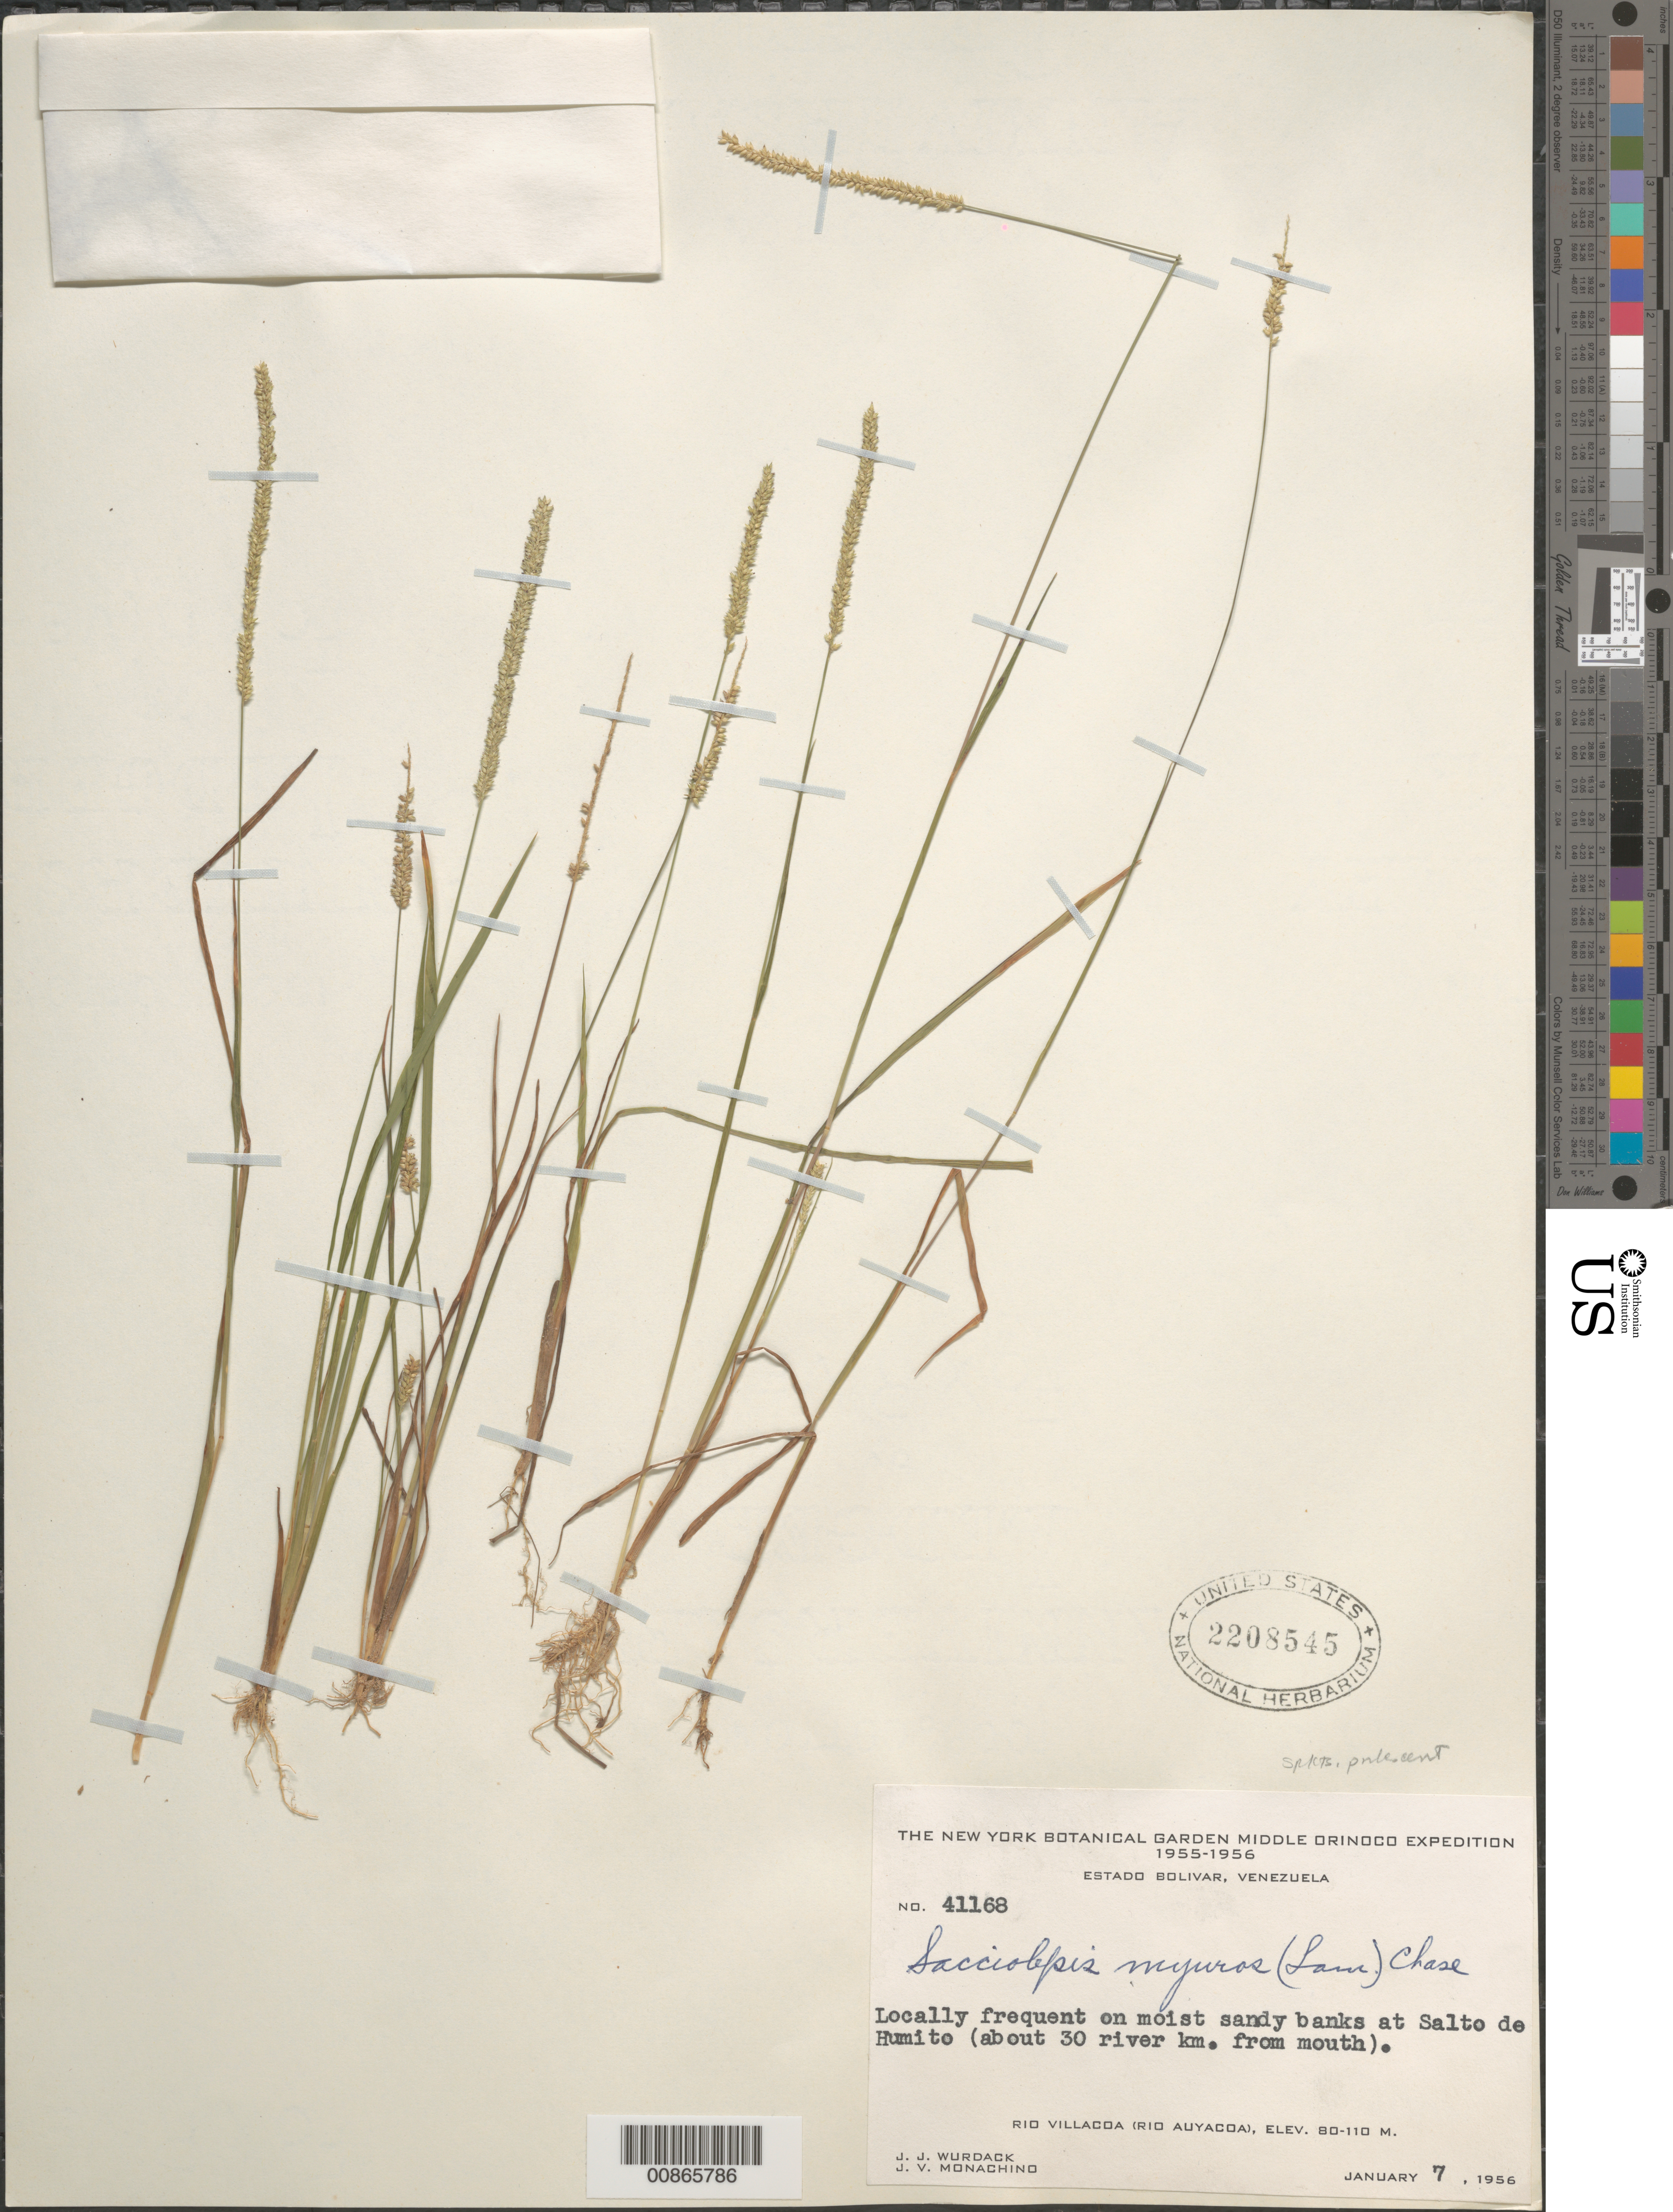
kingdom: Plantae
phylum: Tracheophyta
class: Liliopsida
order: Poales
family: Poaceae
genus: Sacciolepis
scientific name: Sacciolepis myuros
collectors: J. J. Wurdack & J. V. Monachino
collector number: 41168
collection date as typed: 7-Jan-56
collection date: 1956-01-07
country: Venezuela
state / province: Bolívar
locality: Río Villacoa (Río Auyacoa), at Salto de Humito (about 30 river km from mouth)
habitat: Moist sandy riverbanks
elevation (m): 80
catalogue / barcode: US 2208545